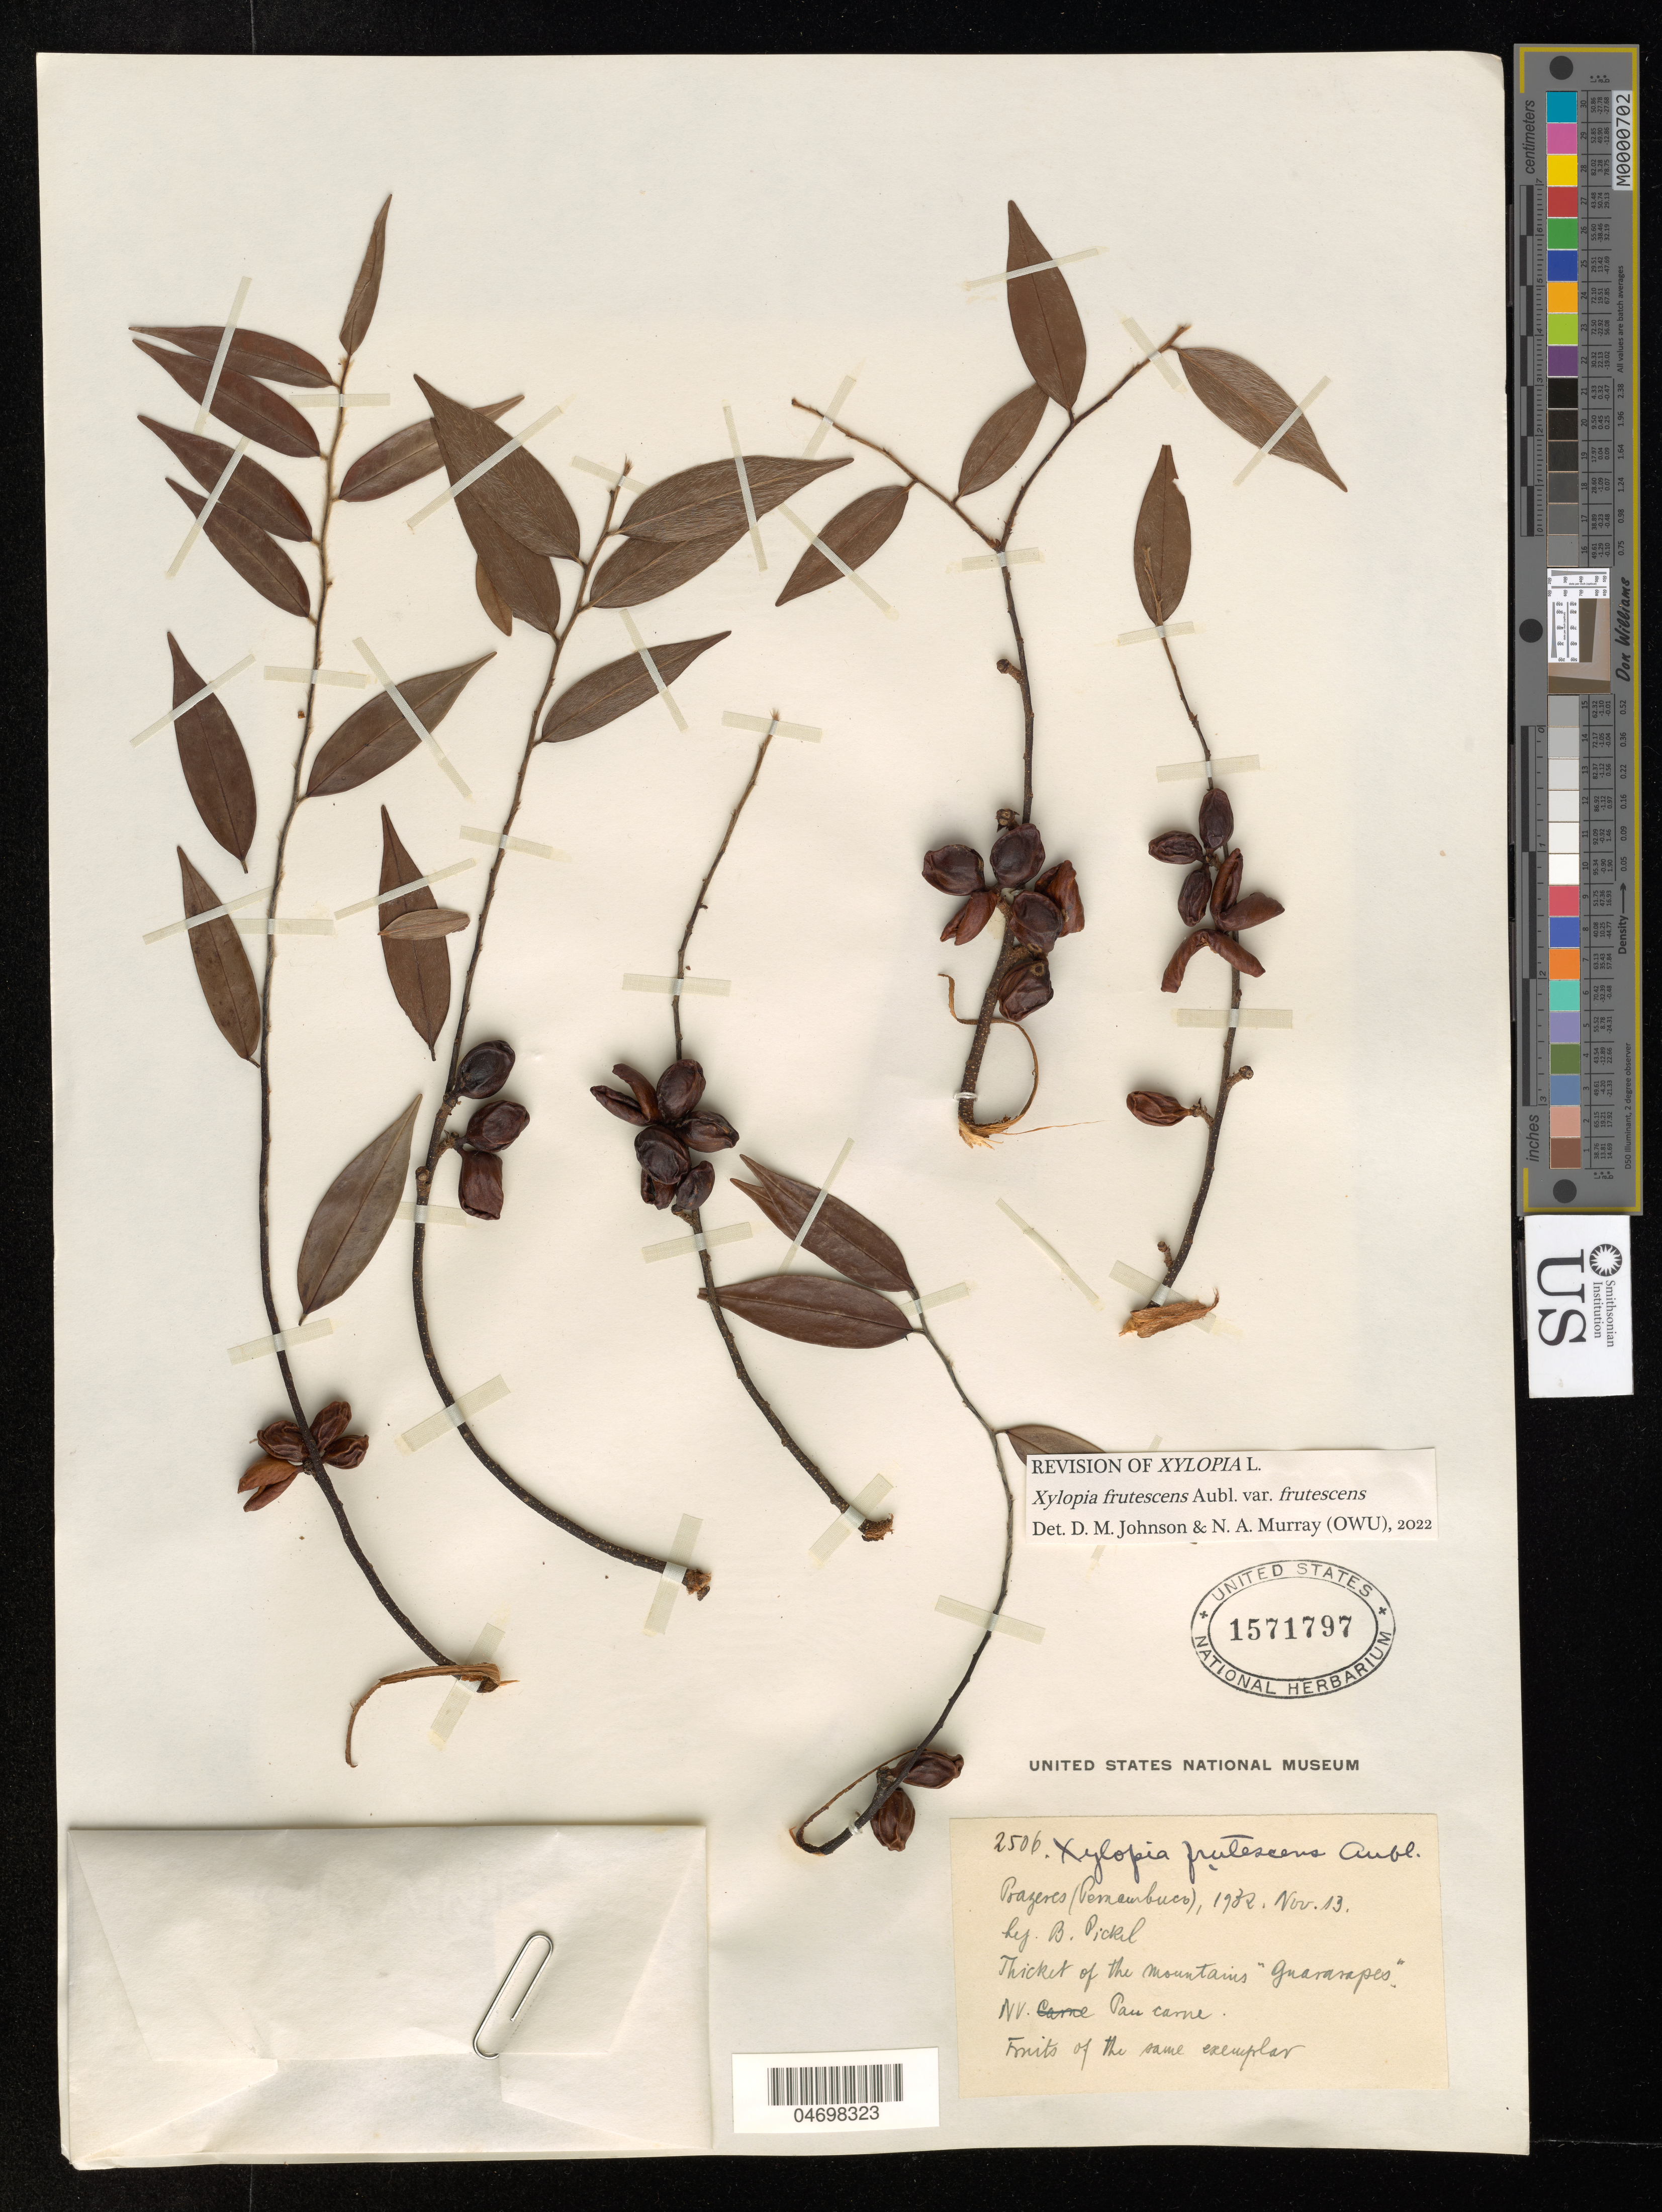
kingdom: Plantae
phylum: Tracheophyta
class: Magnoliopsida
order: Magnoliales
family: Annonaceae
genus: Xylopia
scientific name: Xylopia frutescens var. frutescens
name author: Aubl.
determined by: Johnson, D. M.; Murray, N. A.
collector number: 2506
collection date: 1932-11-13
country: Brazil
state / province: Pernambuco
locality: On the mountains "Guararapes", Prazeres, Tapera, Pernambuco.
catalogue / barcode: US 1571797